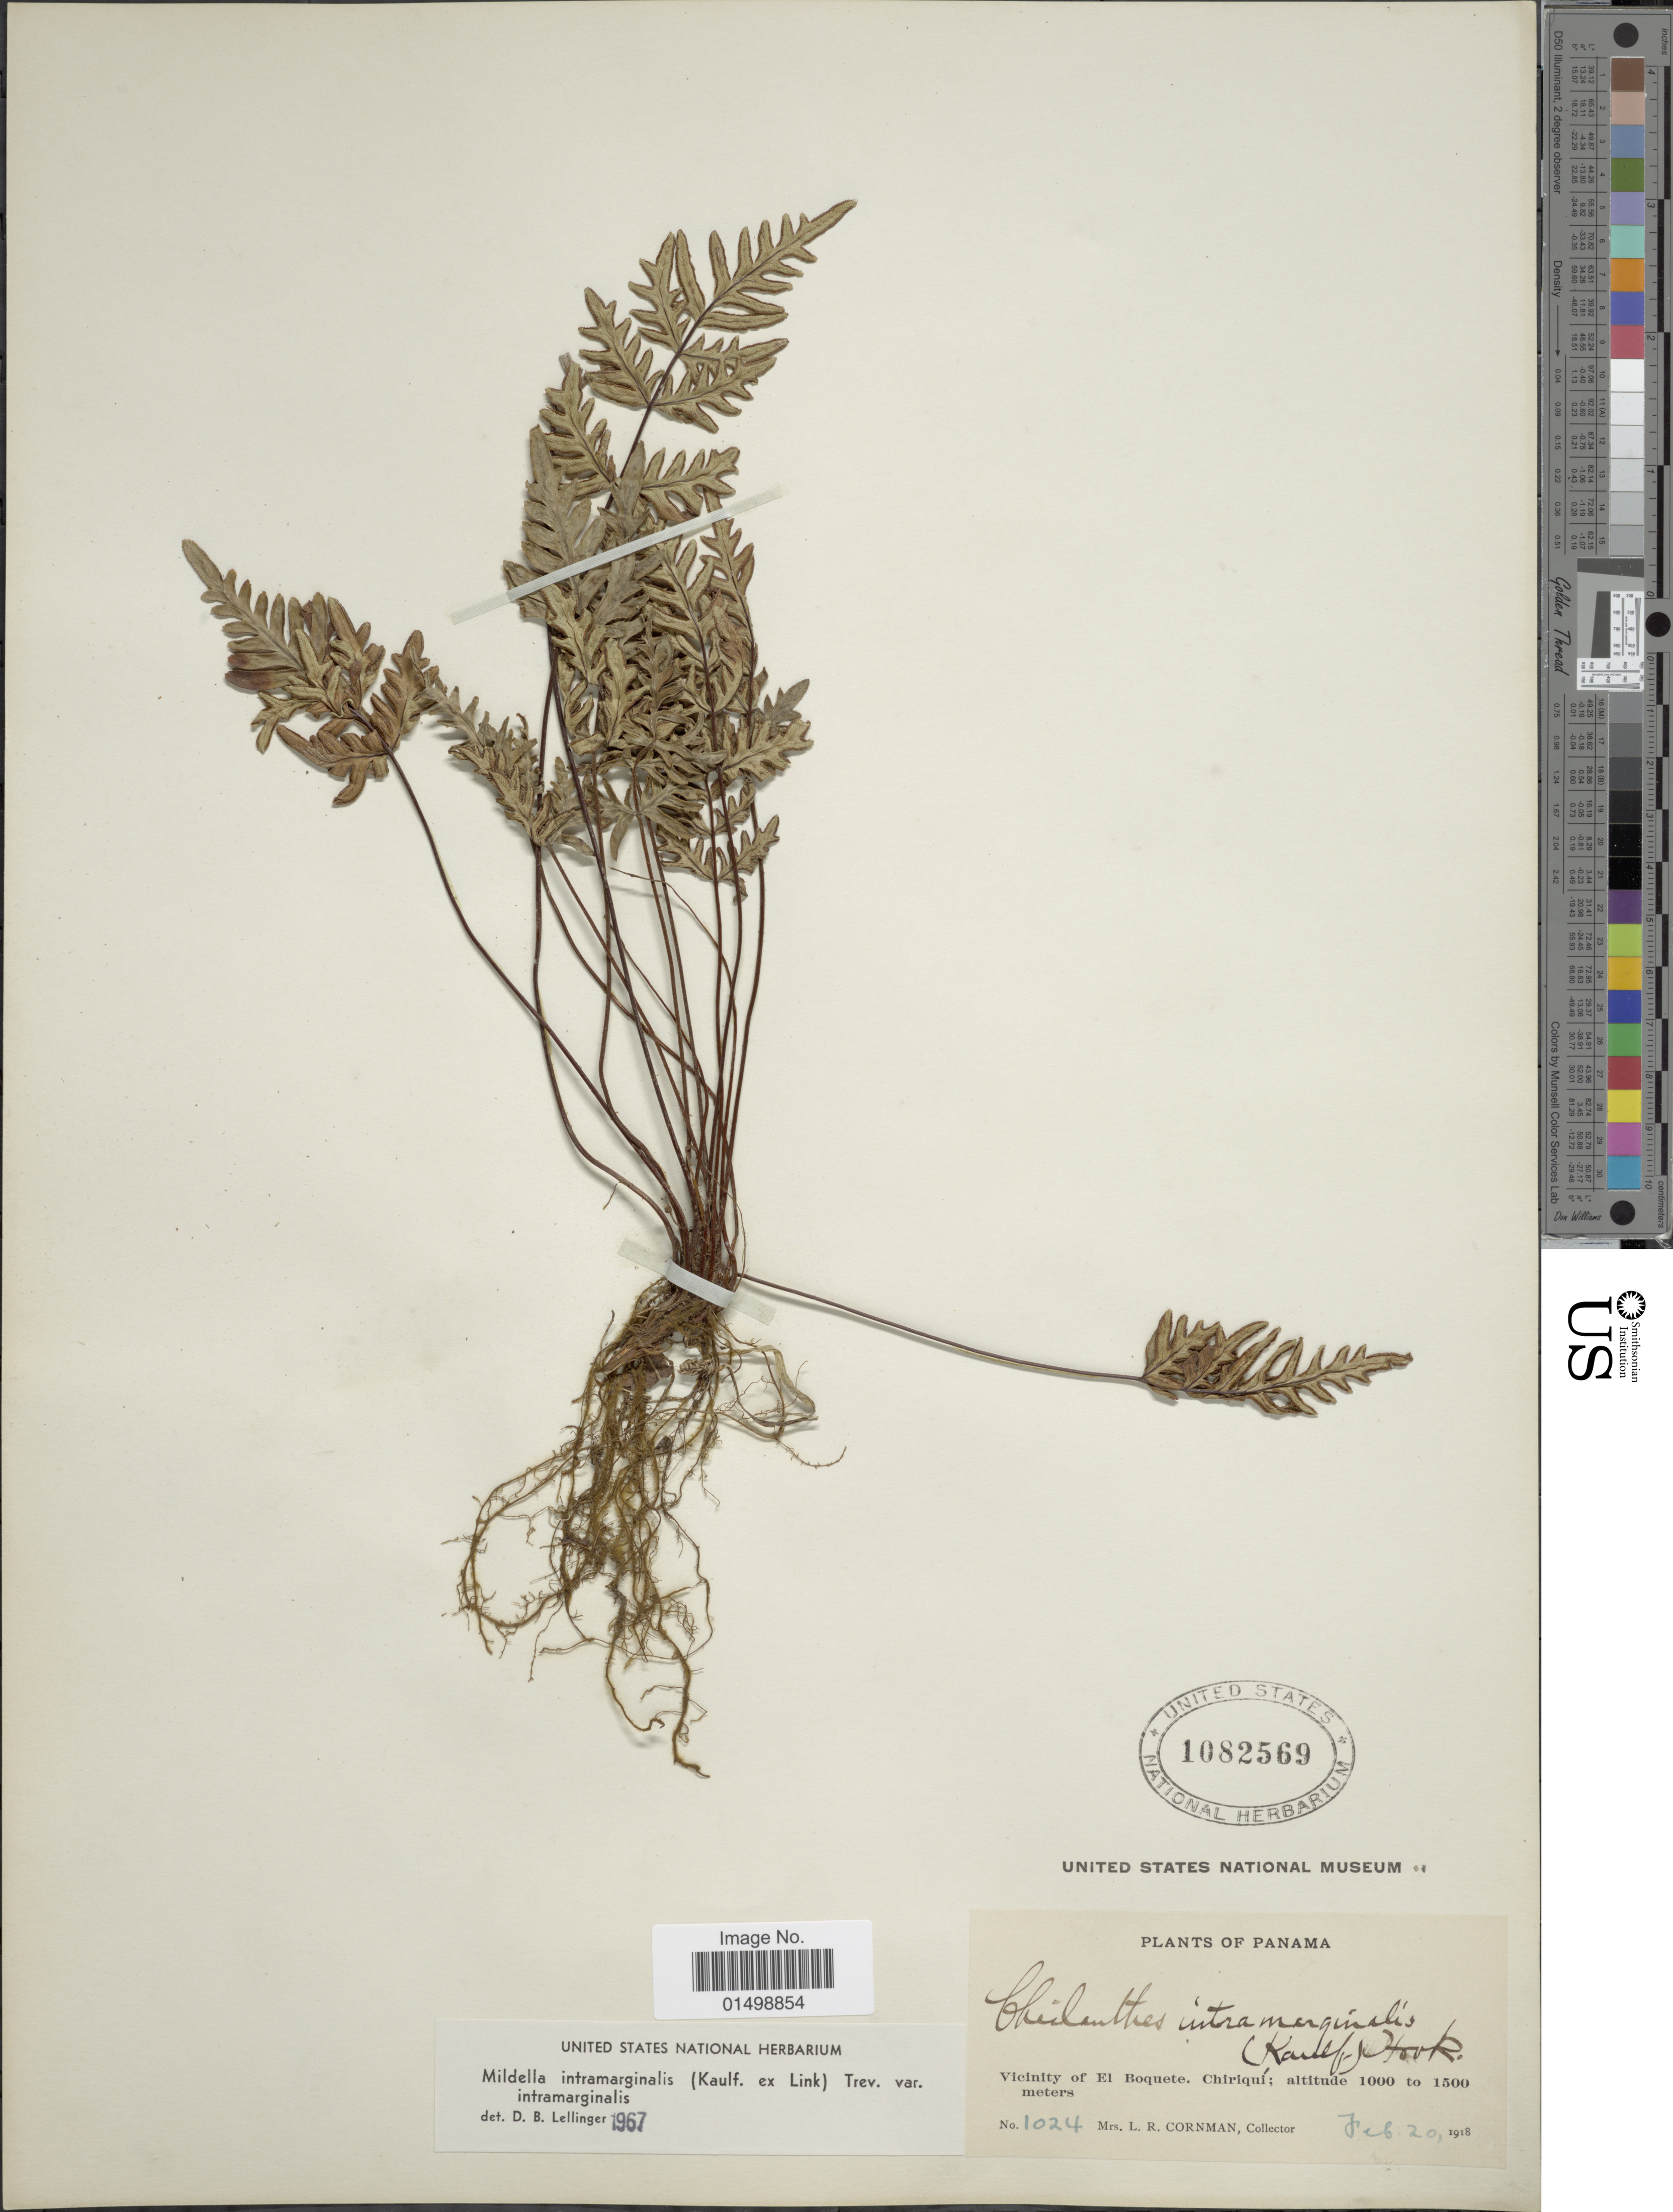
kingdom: Plantae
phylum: Tracheophyta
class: Polypodiopsida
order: Polypodiales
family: Pteridaceae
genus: Cheilanthes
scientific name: Cheilanthes intramarginalis var. intramarginalis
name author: (Kaulf.) Hook.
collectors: L. Cornman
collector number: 1024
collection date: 1918-02-20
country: Panama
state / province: Chiriqui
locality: Vicinity of El Boquete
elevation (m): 1000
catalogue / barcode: US 1082569